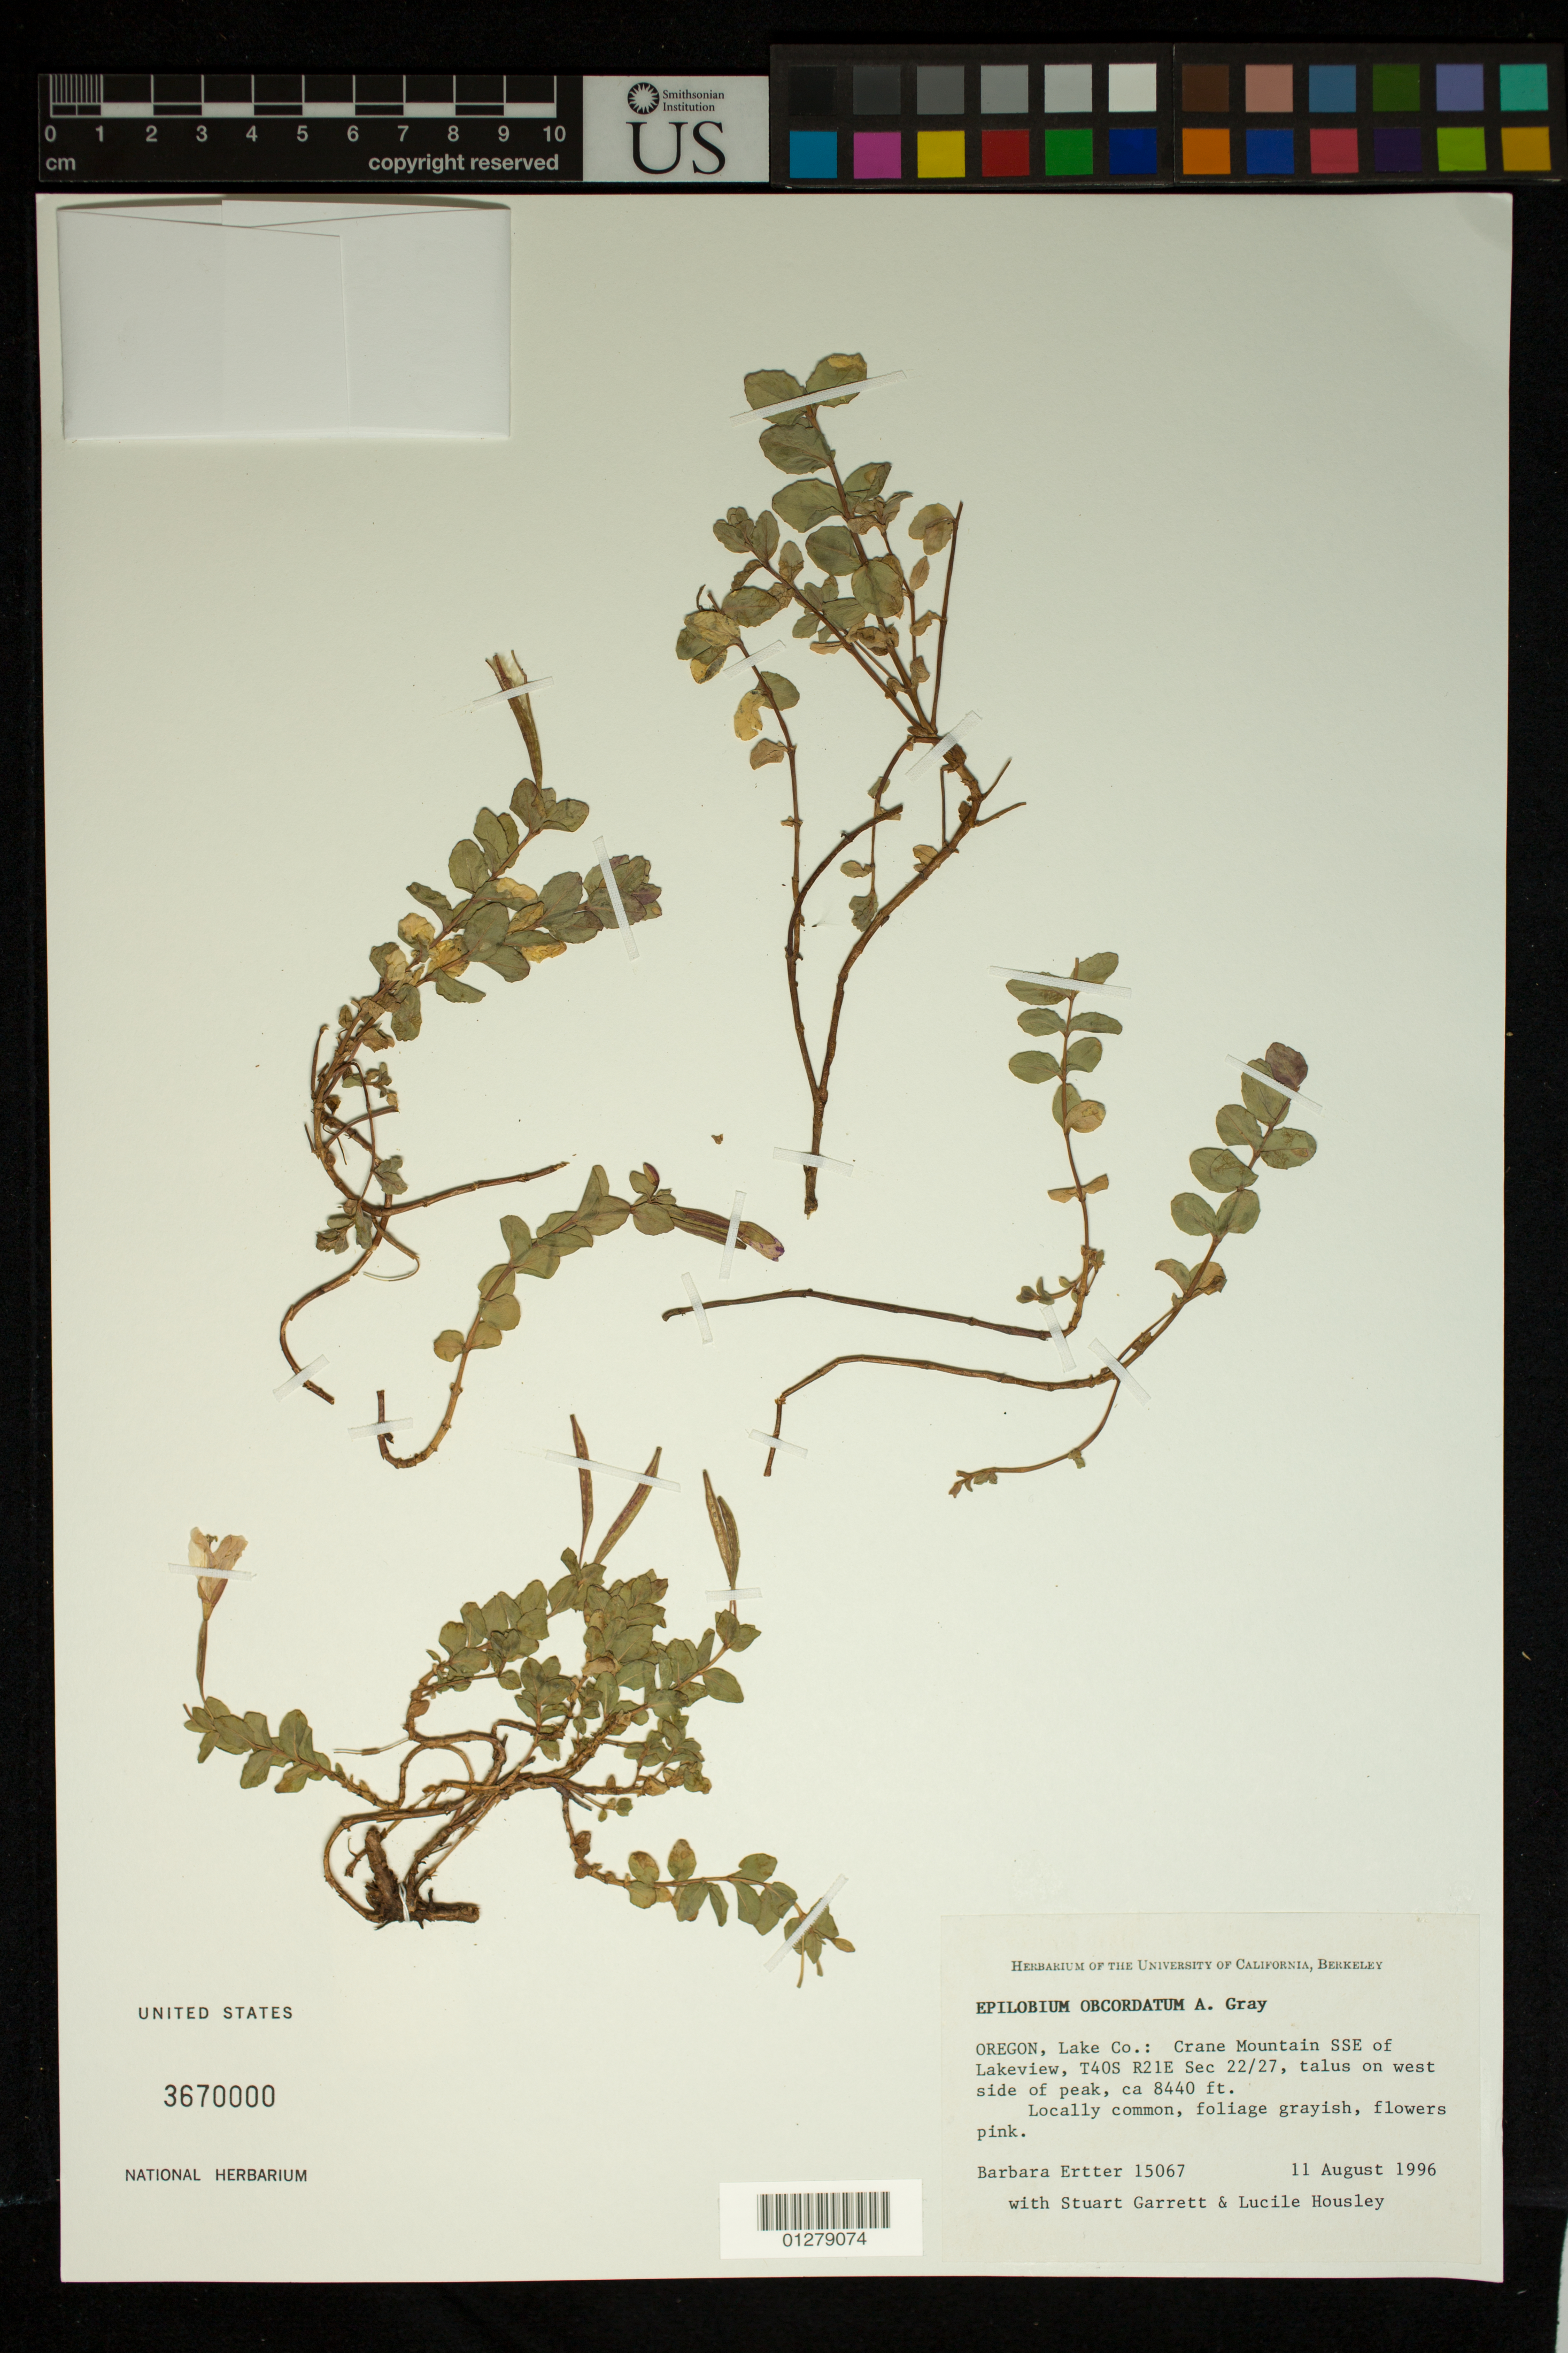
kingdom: Plantae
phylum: Tracheophyta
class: Magnoliopsida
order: Myrtales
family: Onagraceae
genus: Epilobium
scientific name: Epilobium obcordatum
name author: A. Gray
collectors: B. Ertter, S. Garrett & L. Housley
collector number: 15067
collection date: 1996-08-11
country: United States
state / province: Oregon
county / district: Lake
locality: Crane Mountain SSE of Lakeview, T40S, R21E, Sec 22/27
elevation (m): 2573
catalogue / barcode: US 3670000